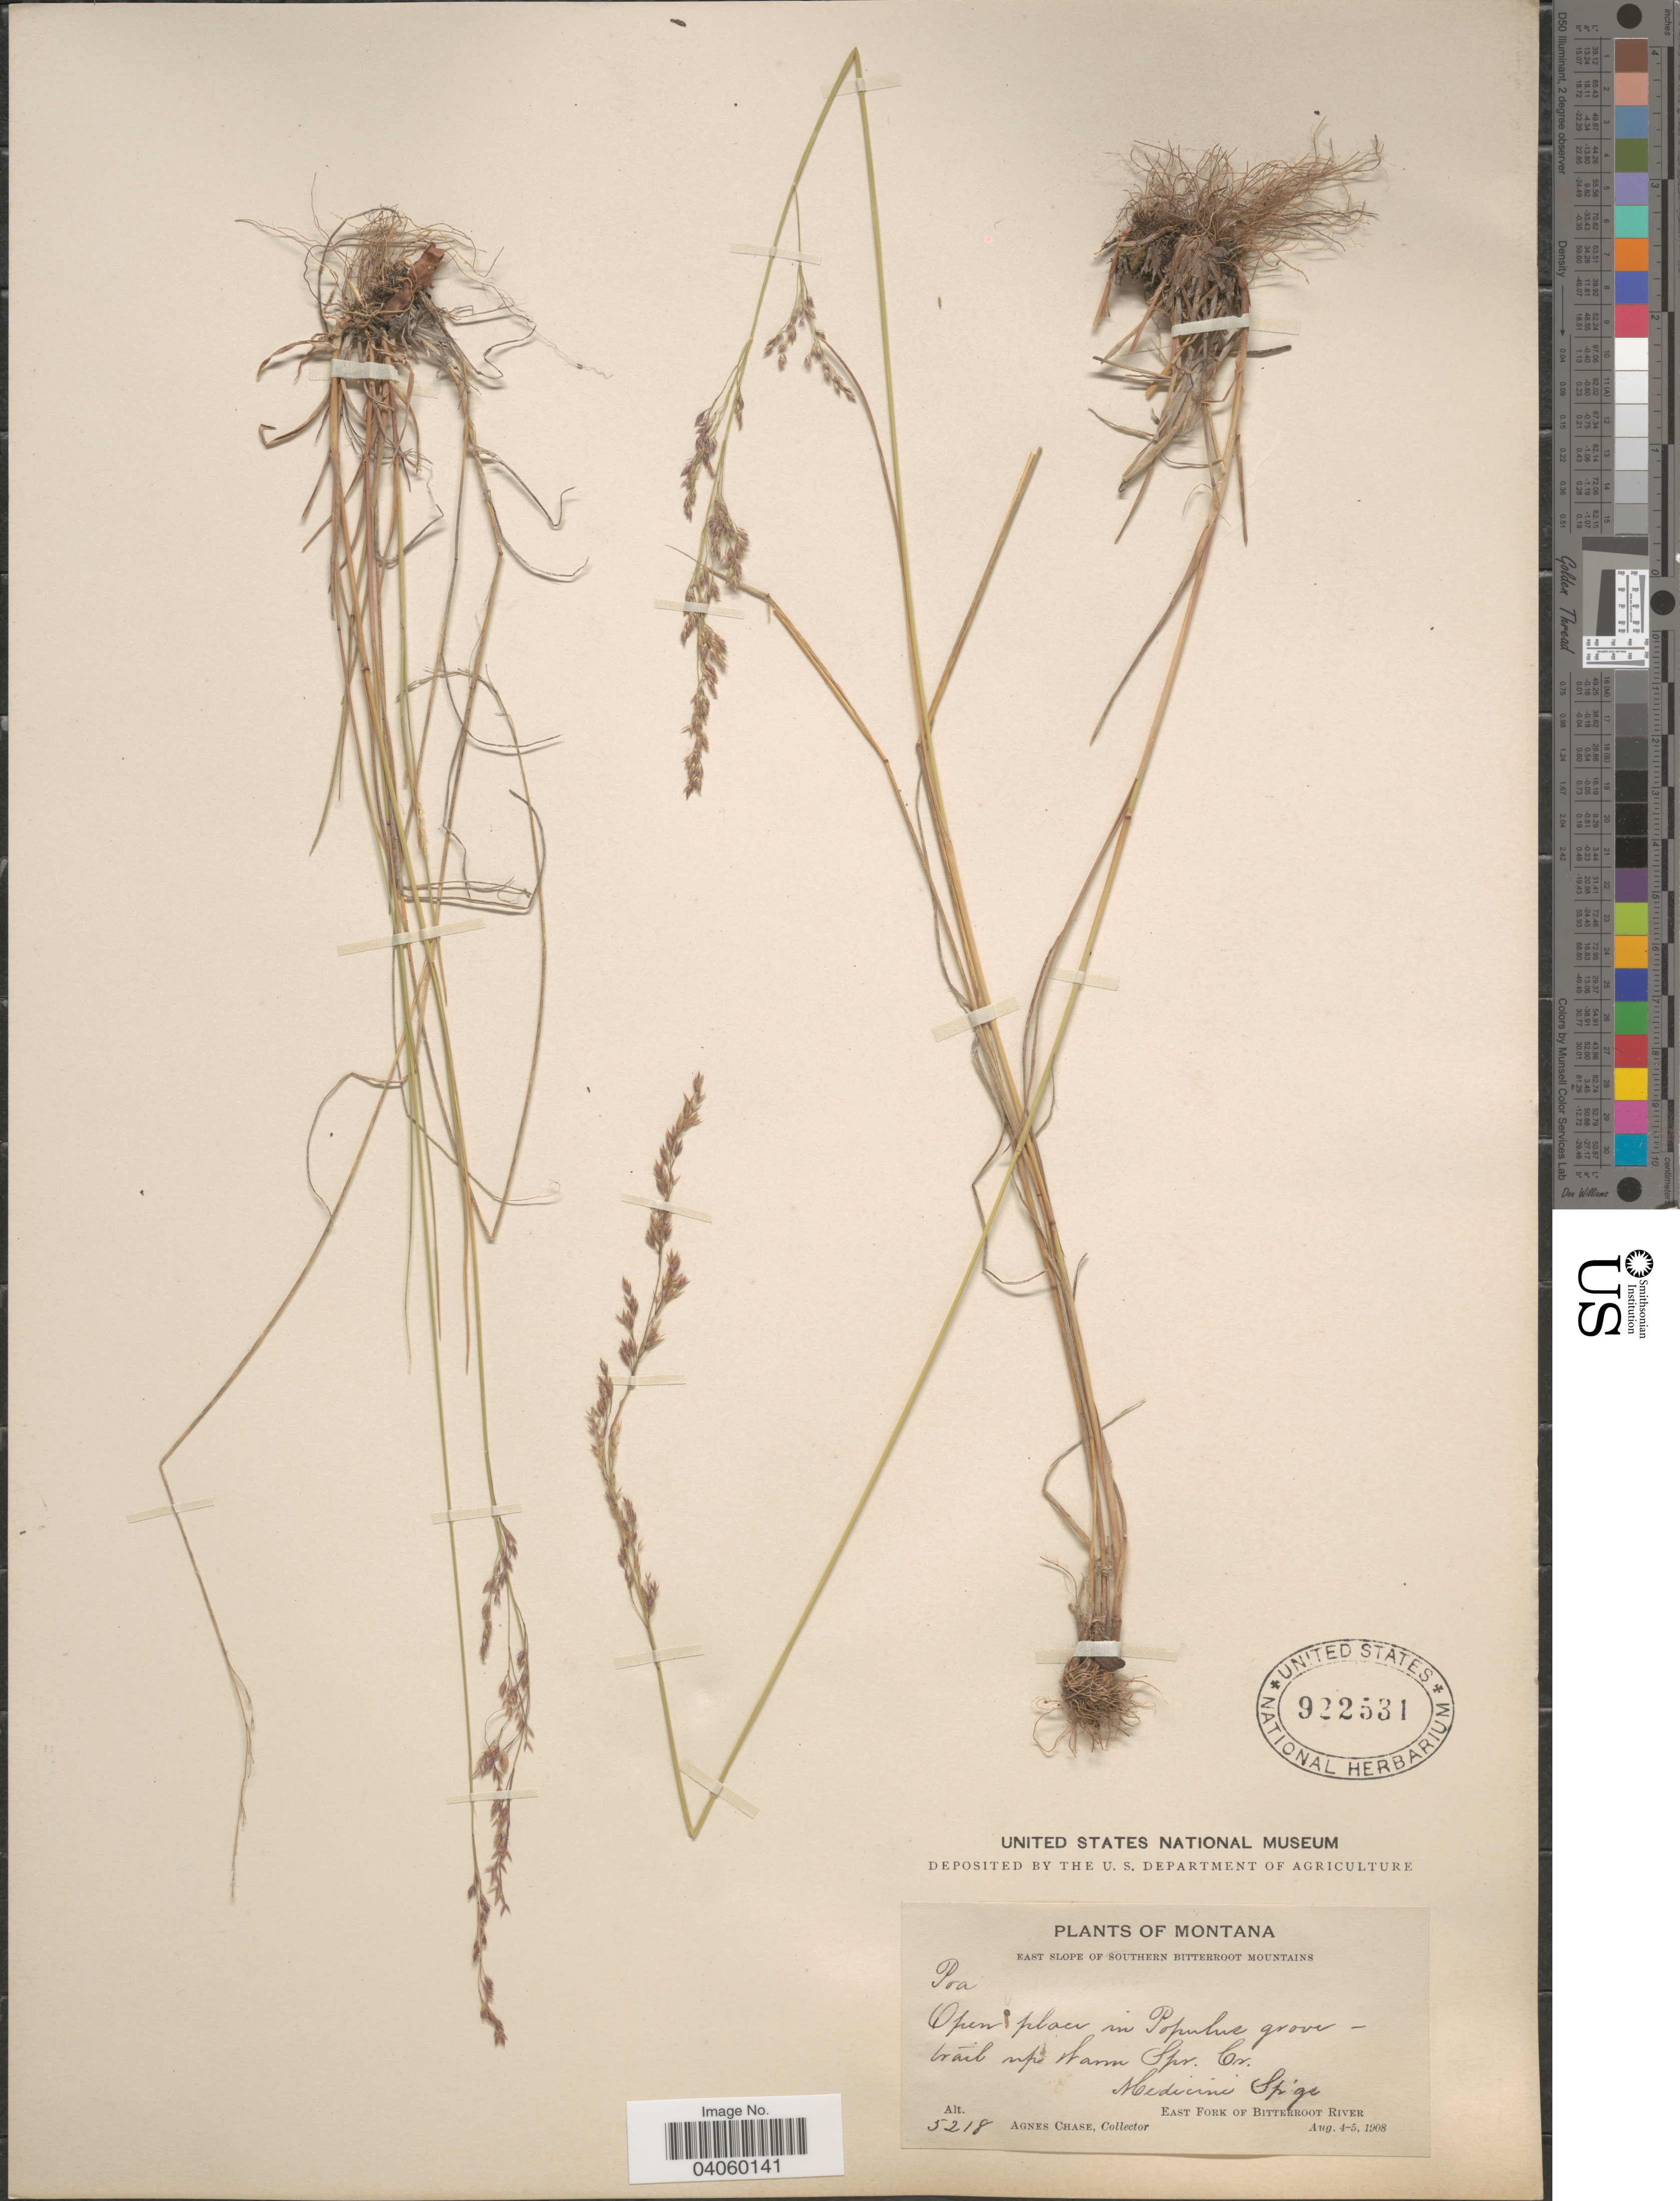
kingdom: Plantae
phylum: Tracheophyta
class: Liliopsida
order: Poales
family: Poaceae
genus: Poa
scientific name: Poa interior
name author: Rydb.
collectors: A. Chase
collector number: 5218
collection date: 1908-08-04/1908-08-05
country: United States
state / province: Montana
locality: East slope of Southern Bitterroot Mountains. In Populus grove - trail up Warm Spr. Cr. Medicine Springs. East Fork of Bitterroot River.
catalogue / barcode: US 922531